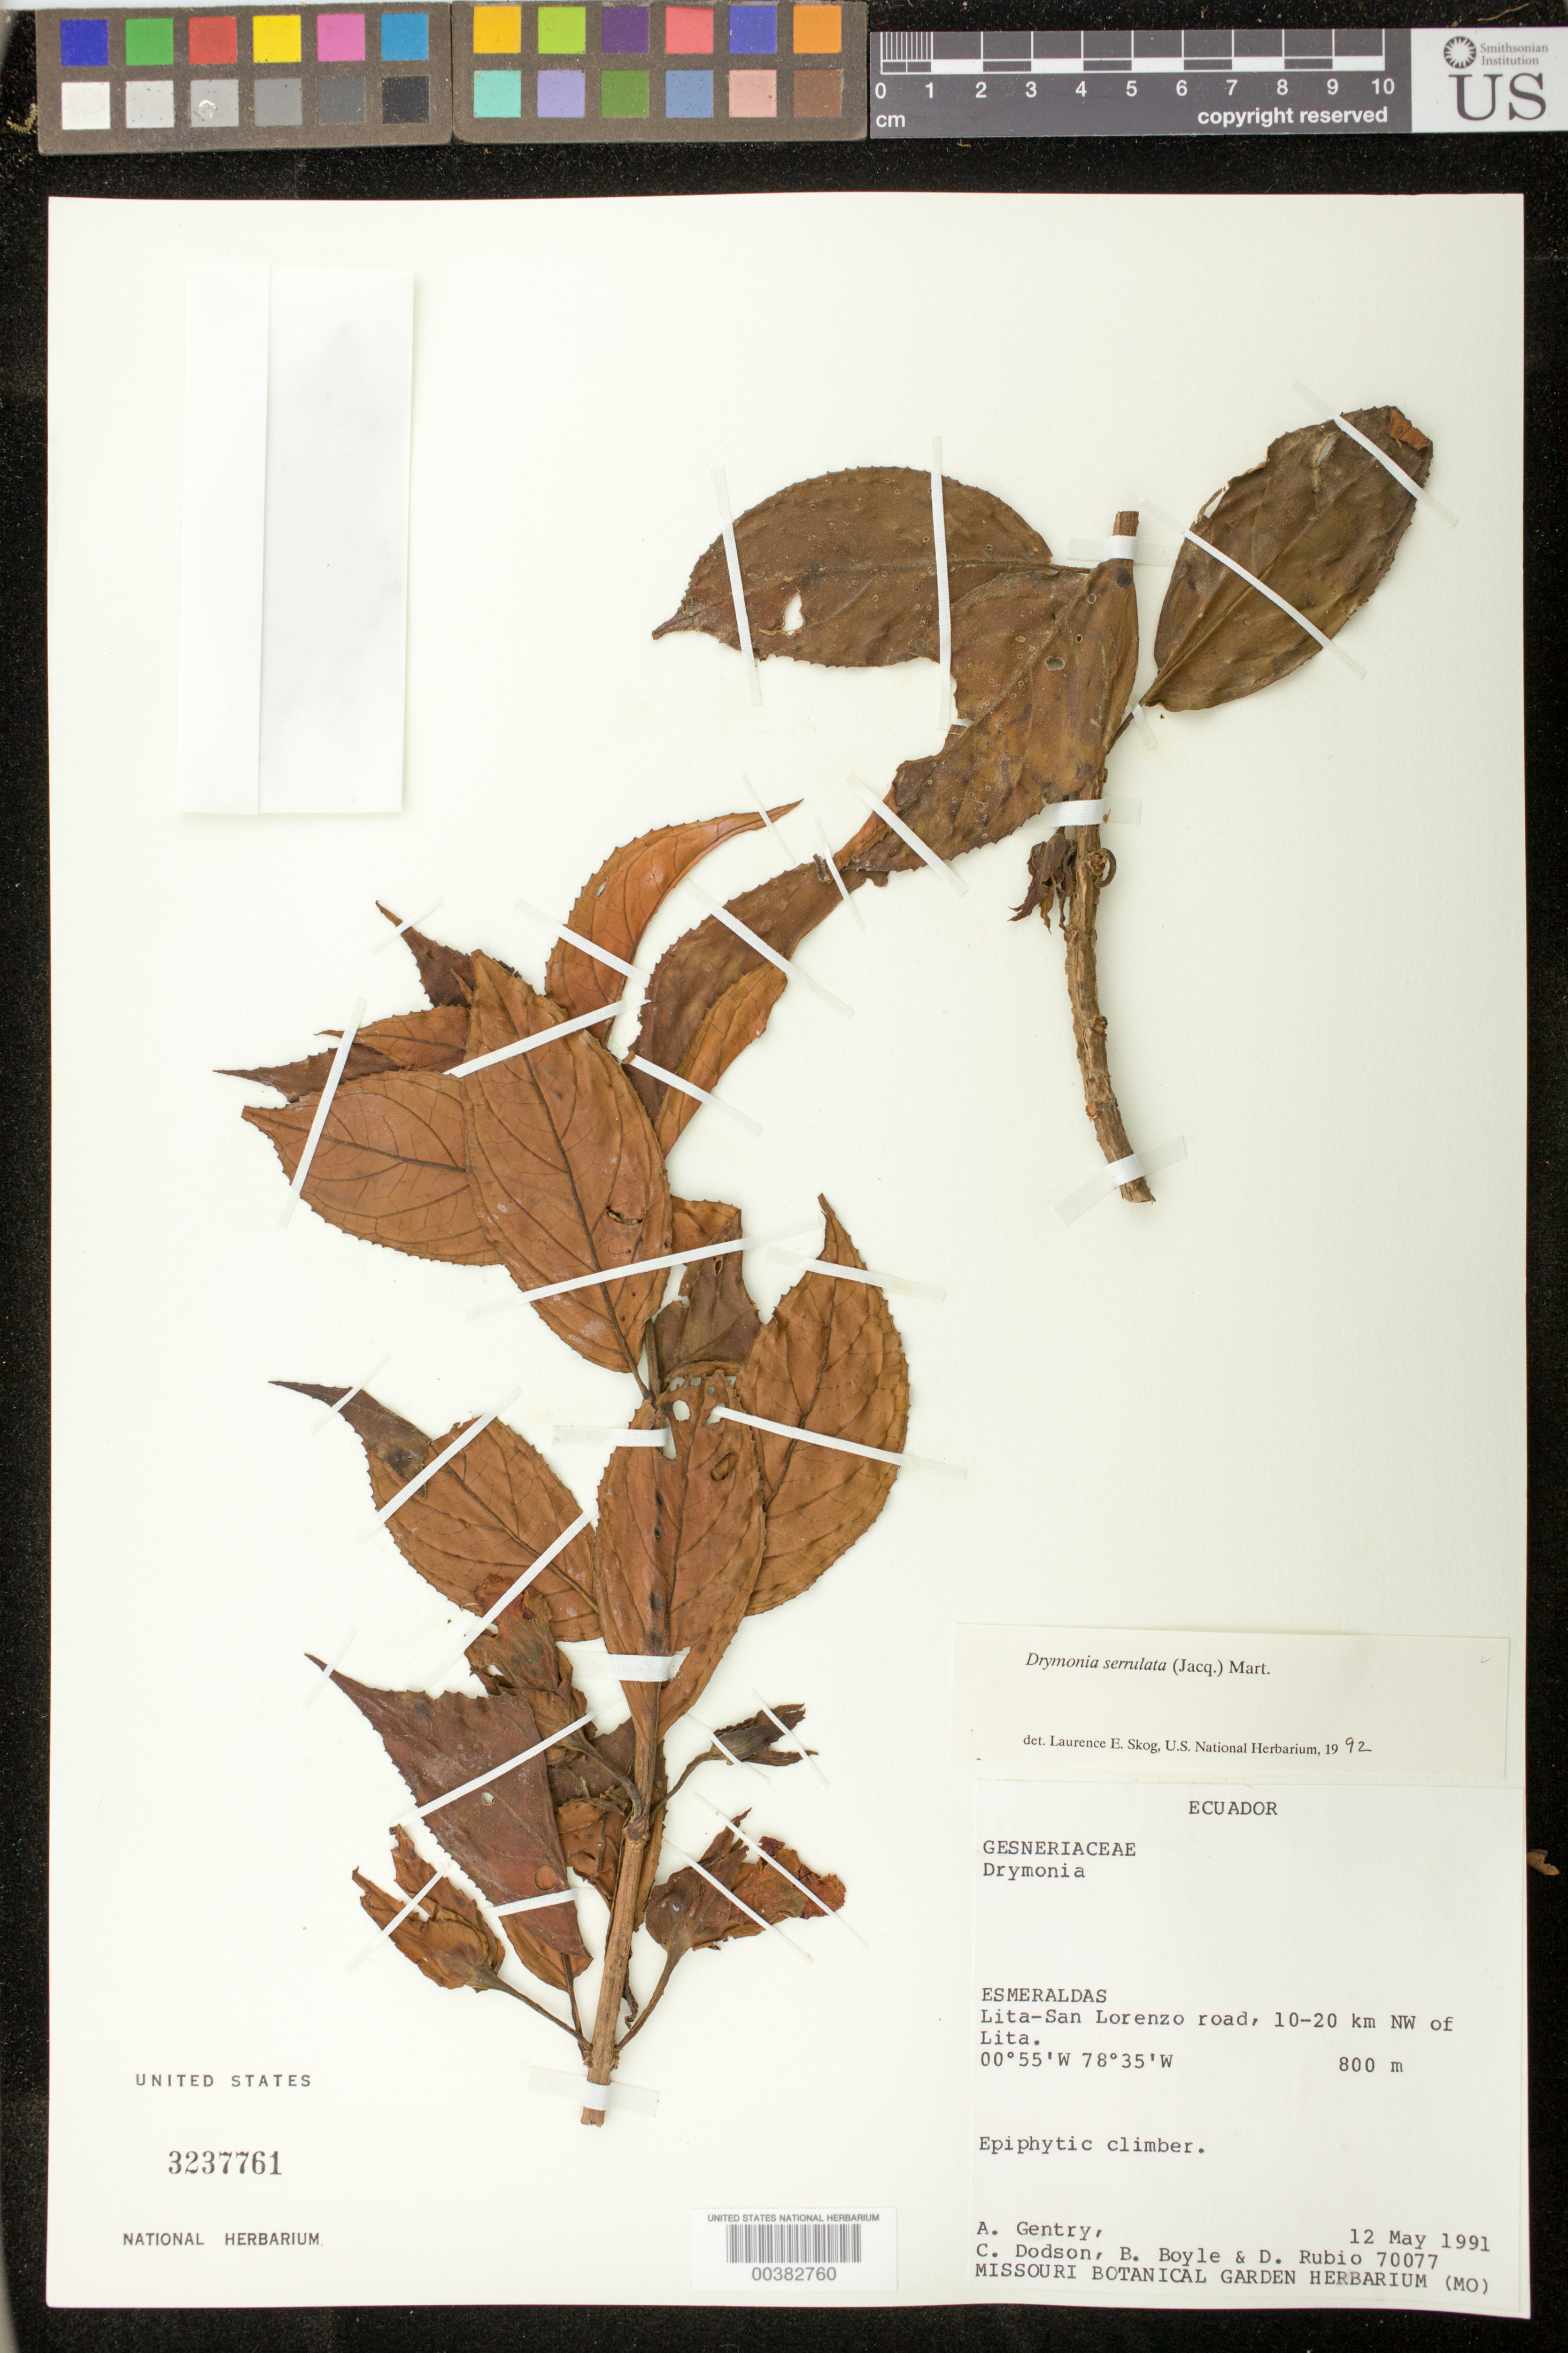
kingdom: Plantae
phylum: Tracheophyta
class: Magnoliopsida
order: Lamiales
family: Gesneriaceae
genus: Drymonia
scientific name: Drymonia serrulata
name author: (Jacq.) Mart.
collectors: A. H. Gentry, C. Dodson, B. Boyle & D. Rubio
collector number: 70077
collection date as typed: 12 May 1990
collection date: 1990-05-12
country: Ecuador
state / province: Esmeraldas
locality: Lita-San Lorenzo road, 10-20 km NW of Lita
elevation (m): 800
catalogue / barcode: US 3237761